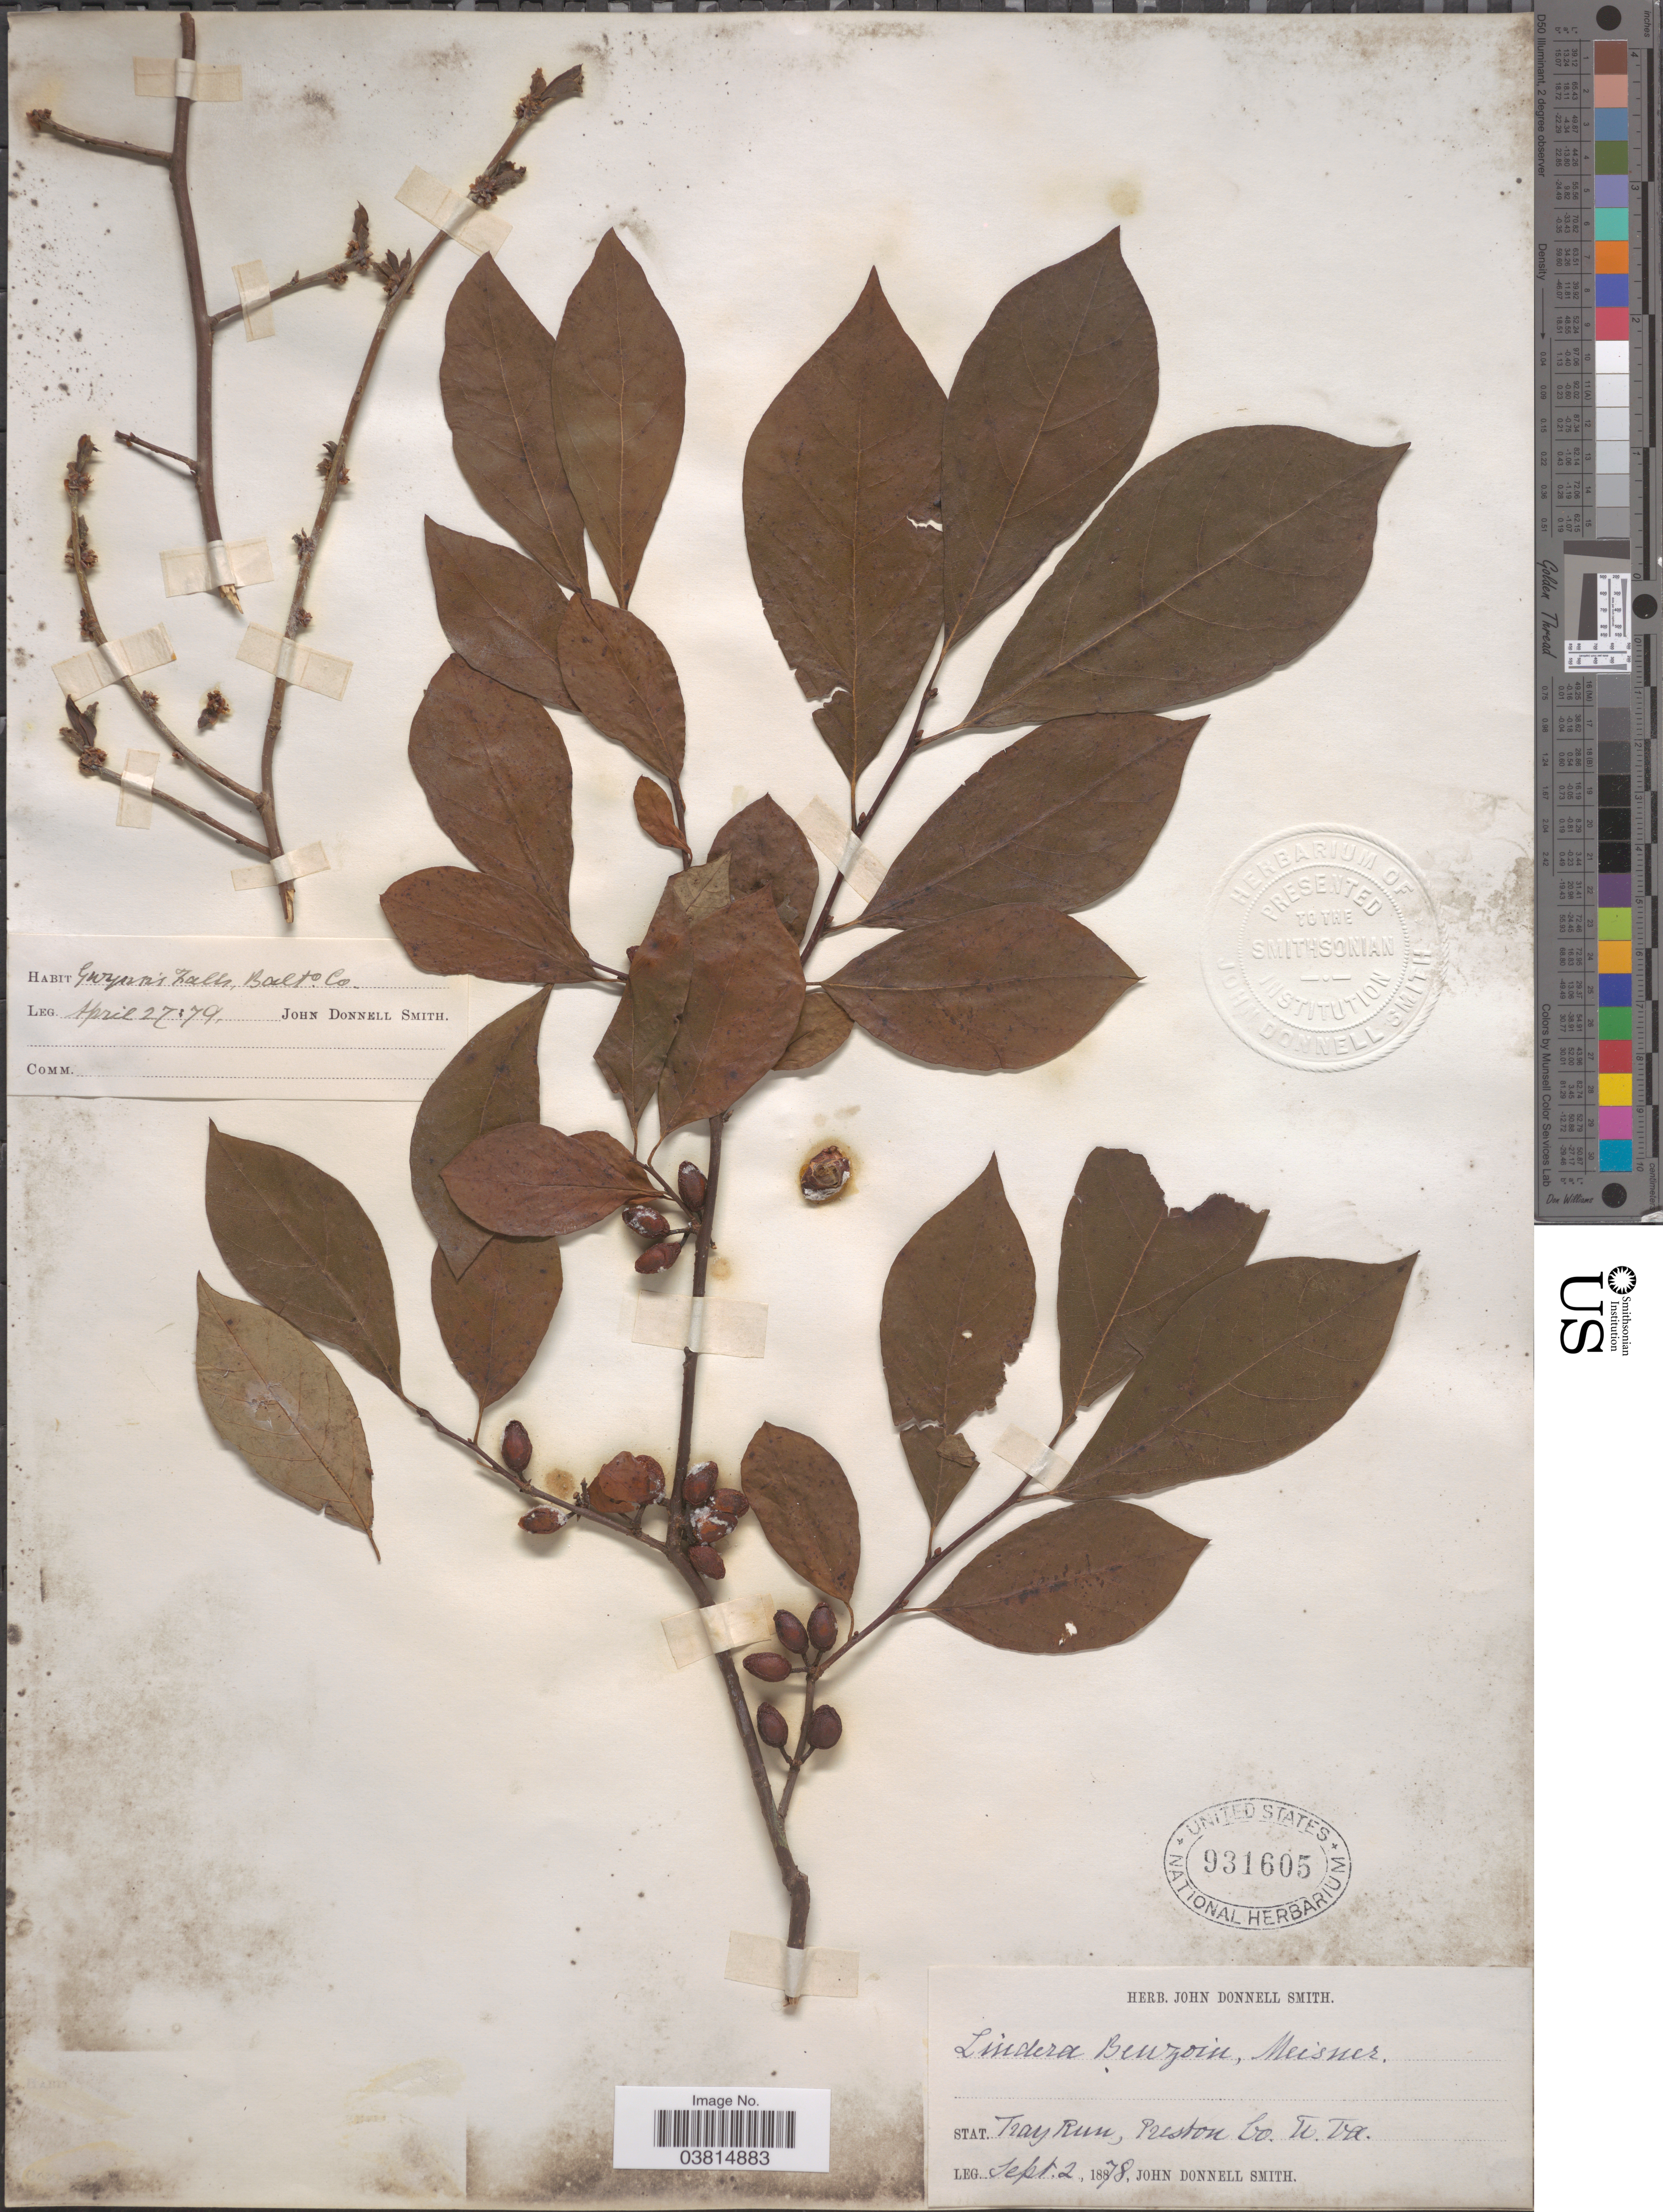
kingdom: Plantae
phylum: Tracheophyta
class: Magnoliopsida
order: Laurales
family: Lauraceae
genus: Lindera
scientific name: Lindera benzoin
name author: (L.) Blume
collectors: J. Donnell Smith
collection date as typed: Transcribed d/m/y: 27/4/79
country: United States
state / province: Maryland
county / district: Baltimore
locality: Gwynn's Falls, Balto Co.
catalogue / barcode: US 931605-2